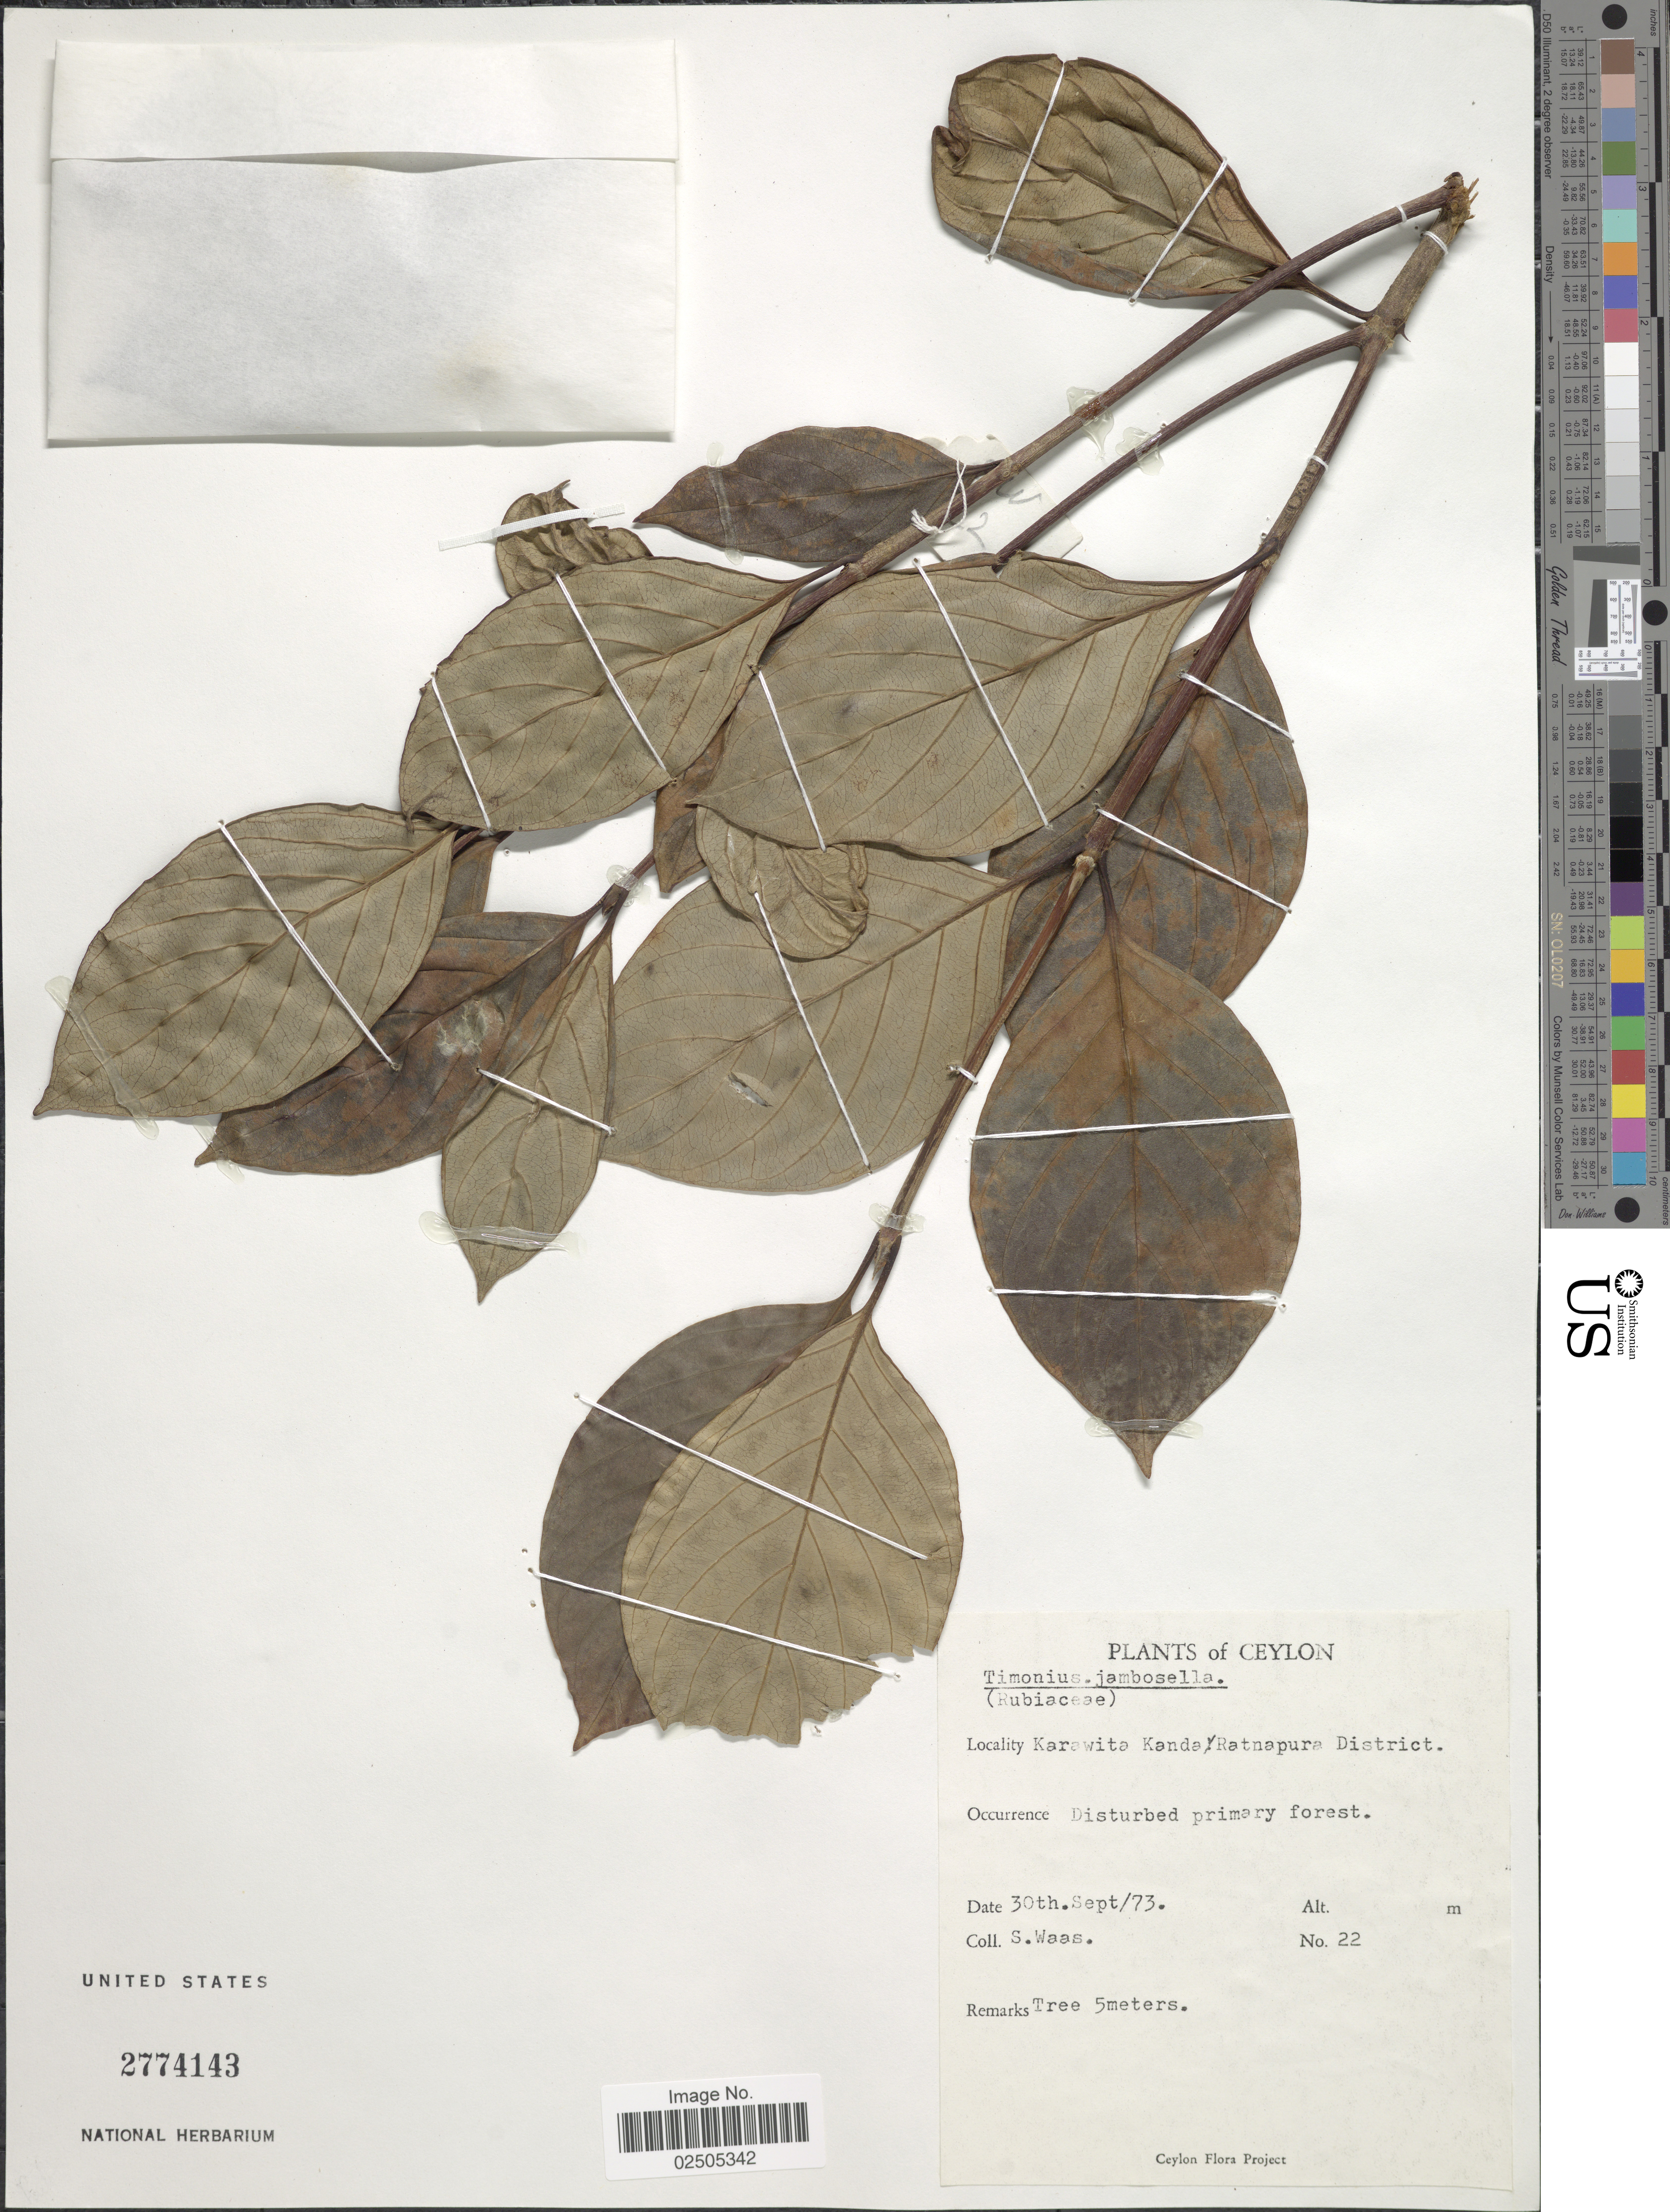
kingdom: Plantae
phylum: Tracheophyta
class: Magnoliopsida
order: Gentianales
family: Rubiaceae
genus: Timonius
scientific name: Timonius jambosella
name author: Thwaites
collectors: S. Waas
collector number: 22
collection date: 1973-09-30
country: Sri Lanka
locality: Ceylon, Karawita Kanda/ Ratnapura District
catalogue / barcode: US 2774143